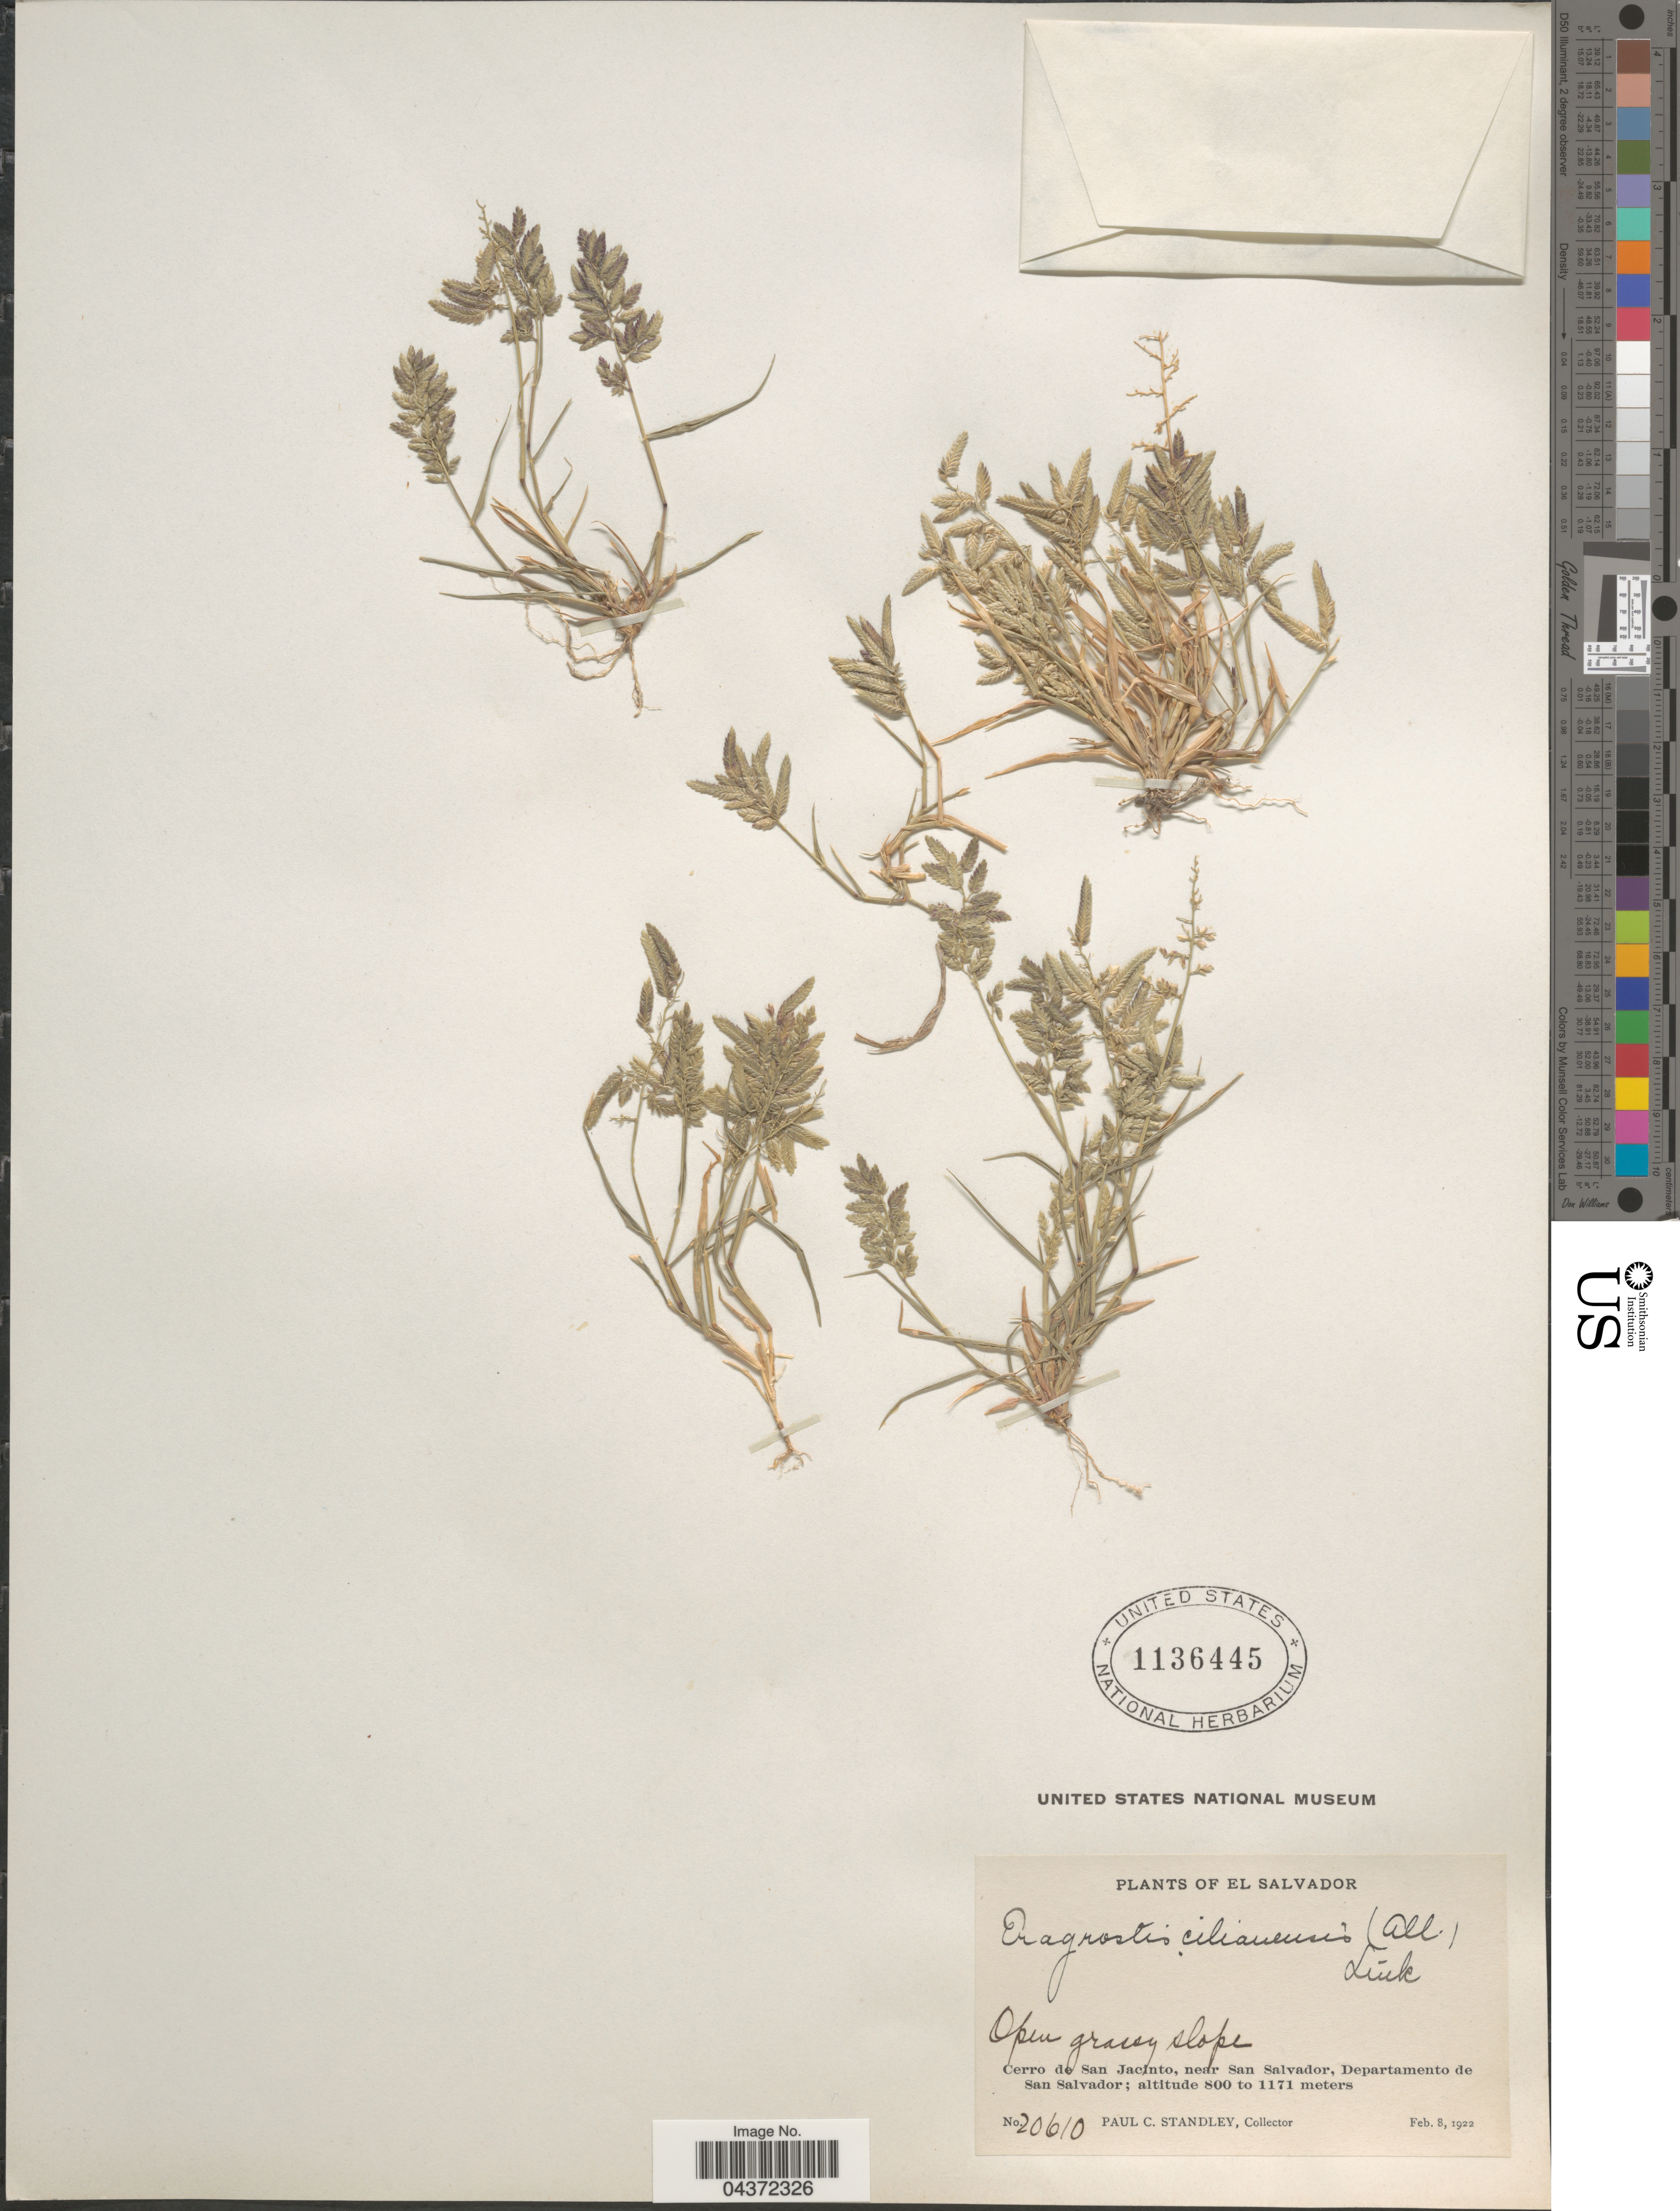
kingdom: Plantae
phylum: Tracheophyta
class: Liliopsida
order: Poales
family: Poaceae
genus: Eragrostis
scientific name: Eragrostis cilianensis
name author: (Bellardi) Vignolo ex Janch.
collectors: P. C. Standley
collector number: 20610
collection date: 1922-02-08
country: El Salvador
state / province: San Salvador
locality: Cerro de San Jacinto, near San Salvador, Departamento de San Salvador.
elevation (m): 800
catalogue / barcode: US 1136445